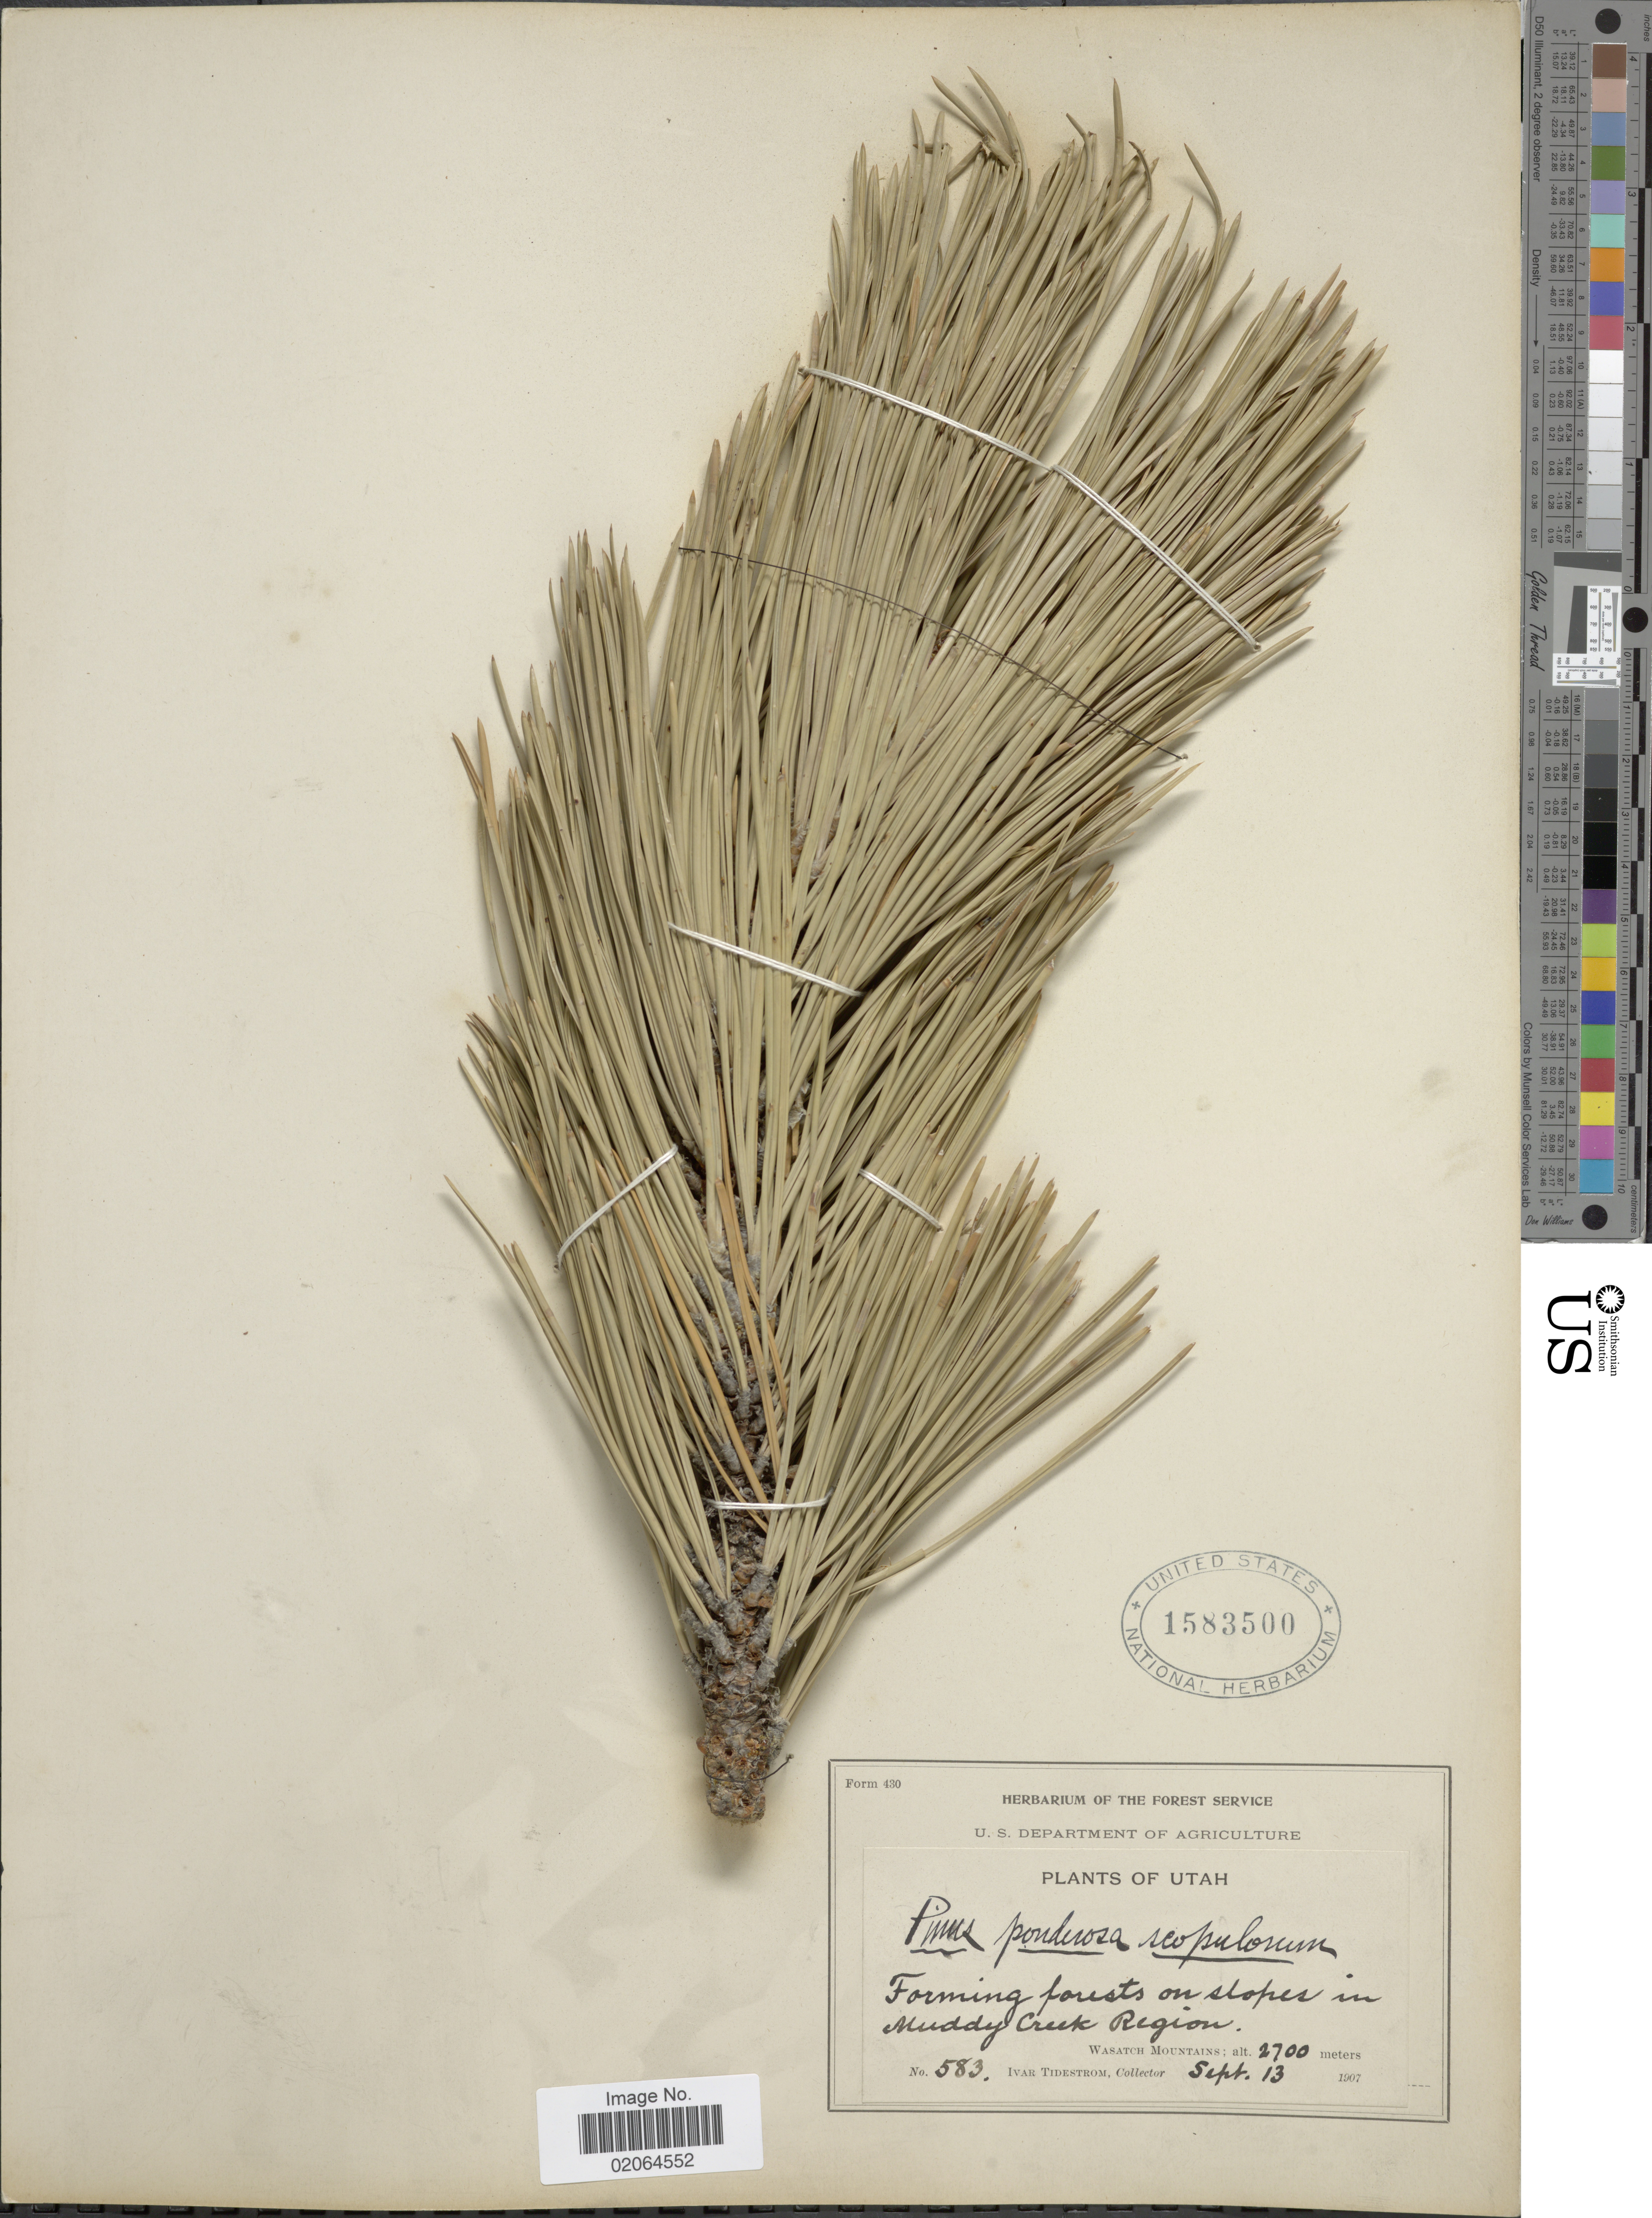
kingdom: Plantae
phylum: Tracheophyta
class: Pinopsida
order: Pinales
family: Pinaceae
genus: Pinus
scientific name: Pinus ponderosa var. scopulorum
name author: Engelm.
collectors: I. F. Tidestrom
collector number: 583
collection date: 1907-09-13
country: United States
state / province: Utah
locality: Utah, slopes in Muddy Creek Region. wasatch Mountains.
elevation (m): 2700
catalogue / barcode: US 1583500